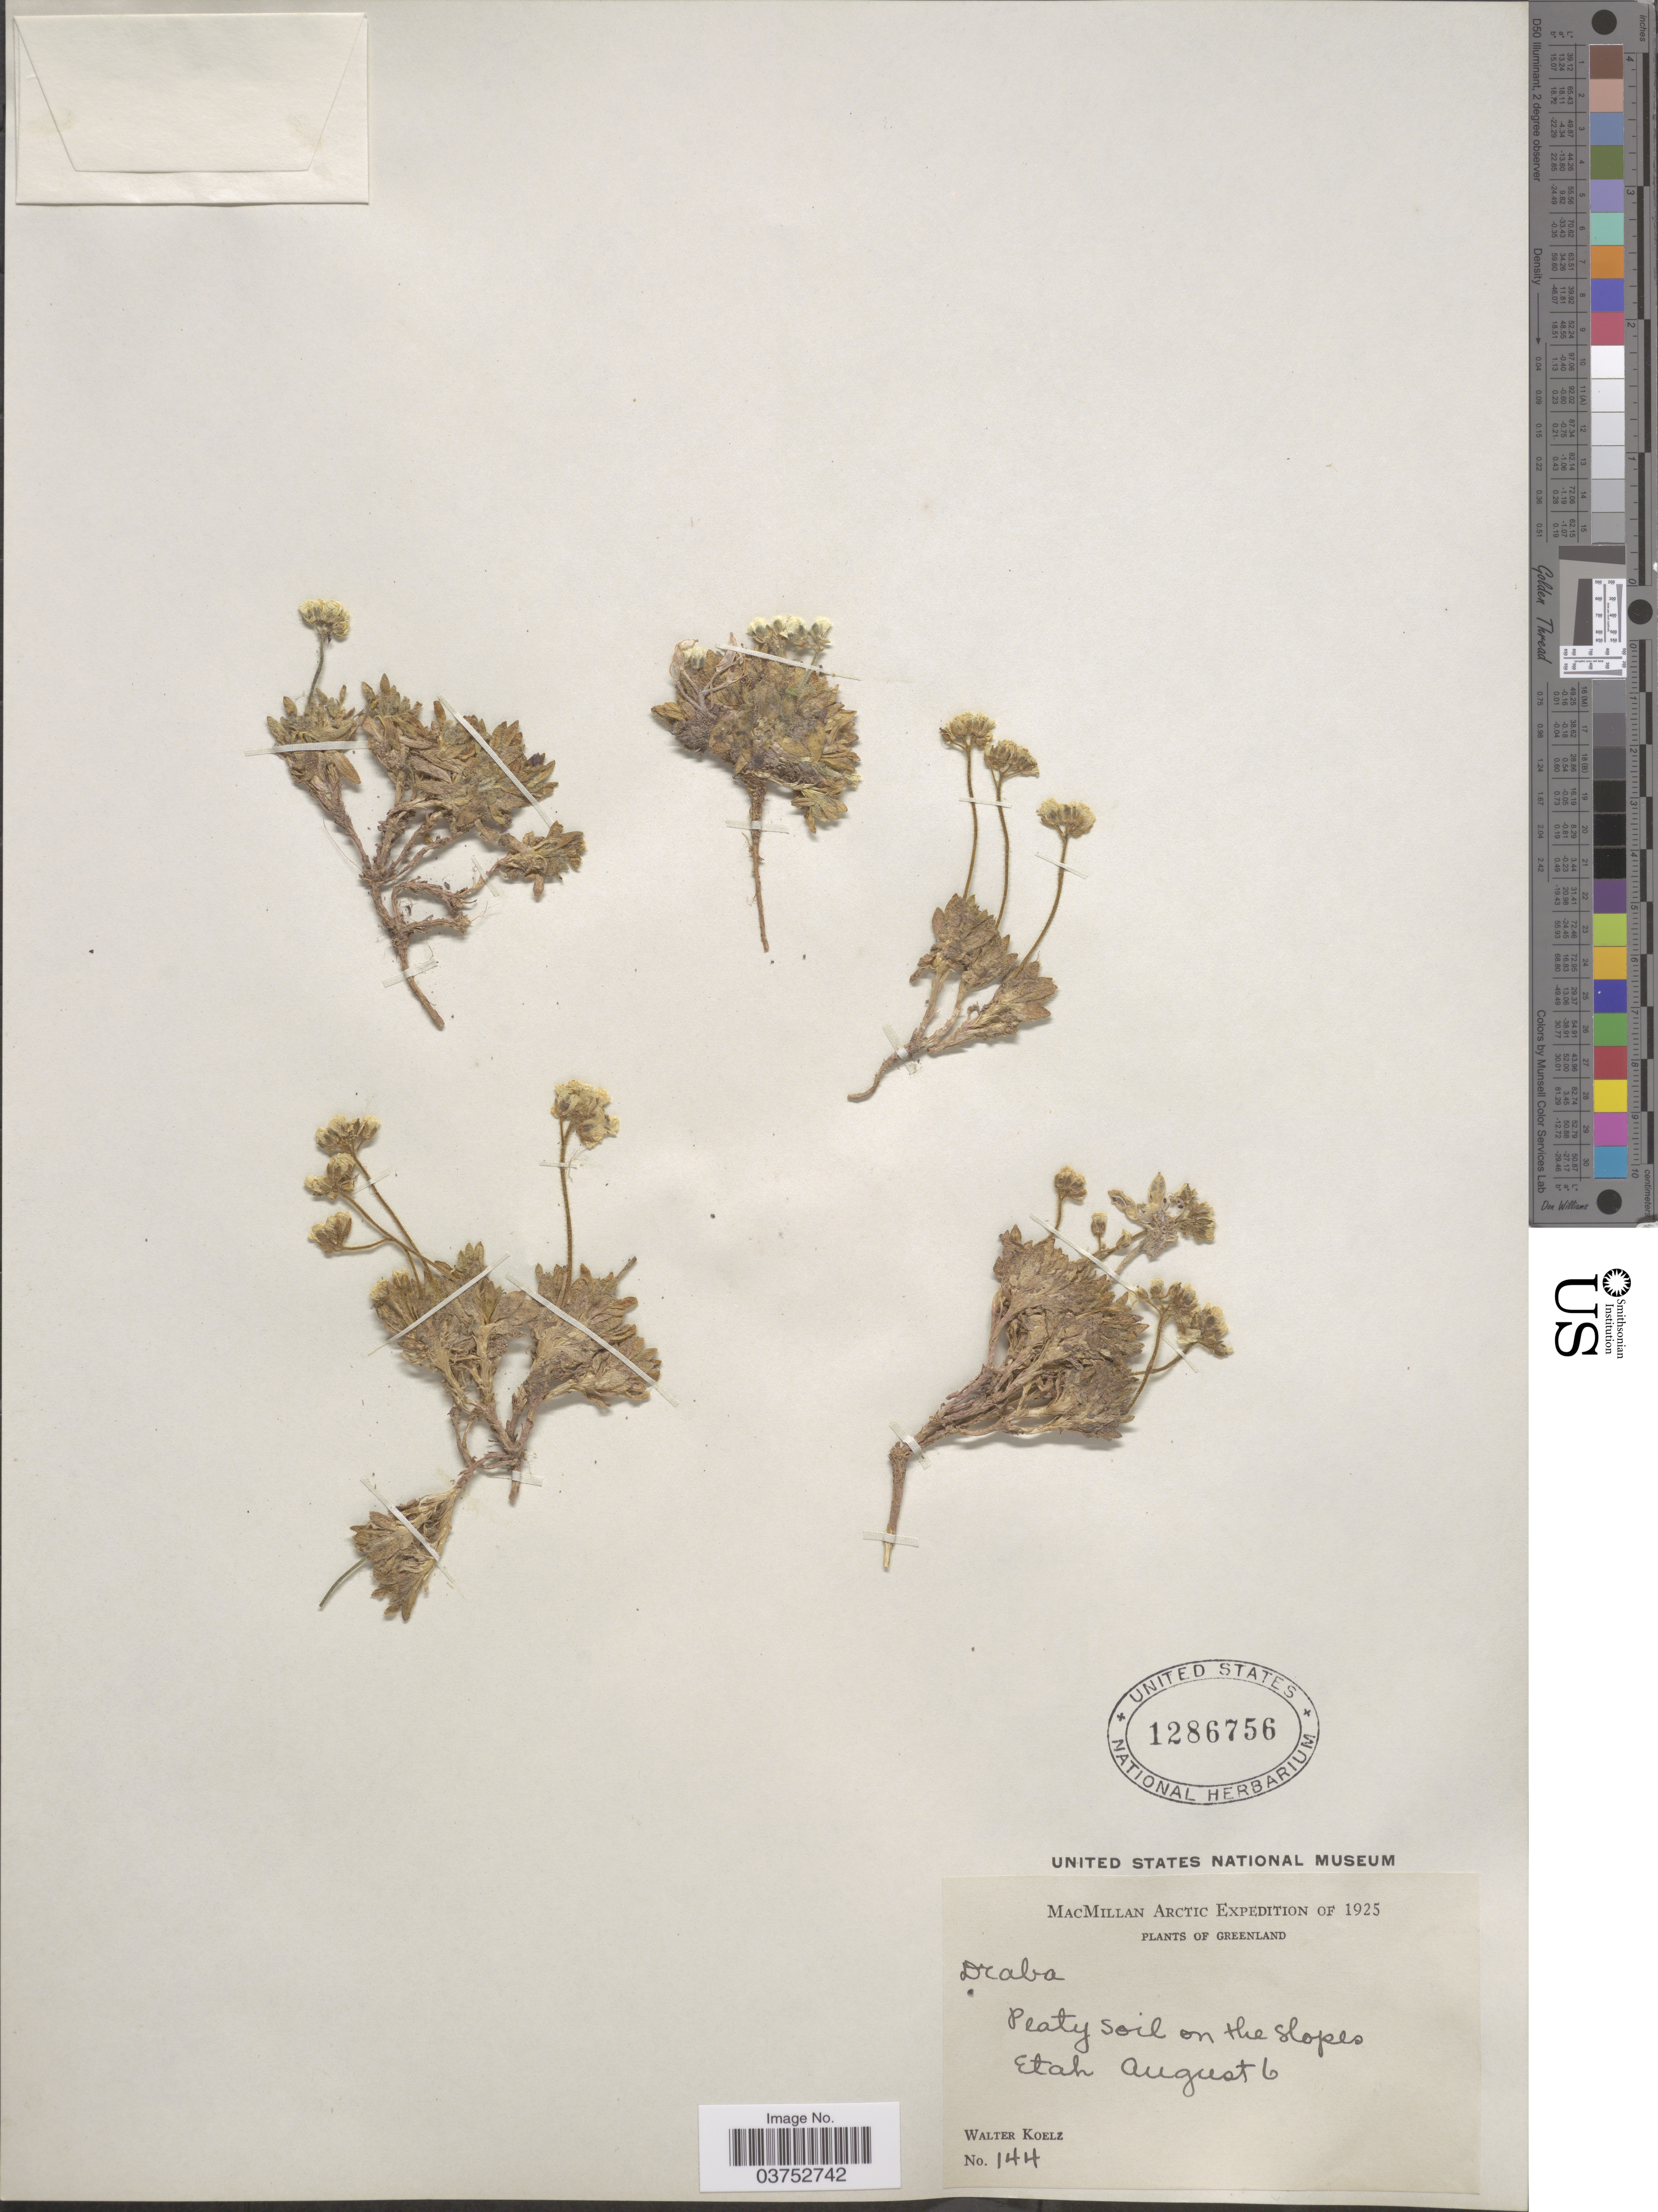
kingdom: Plantae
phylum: Tracheophyta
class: Magnoliopsida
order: Brassicales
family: Brassicaceae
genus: Draba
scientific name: Draba sp.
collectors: W. N. Koelz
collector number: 144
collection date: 1925-08-06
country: Greenland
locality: Etah.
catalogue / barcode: US 1286756